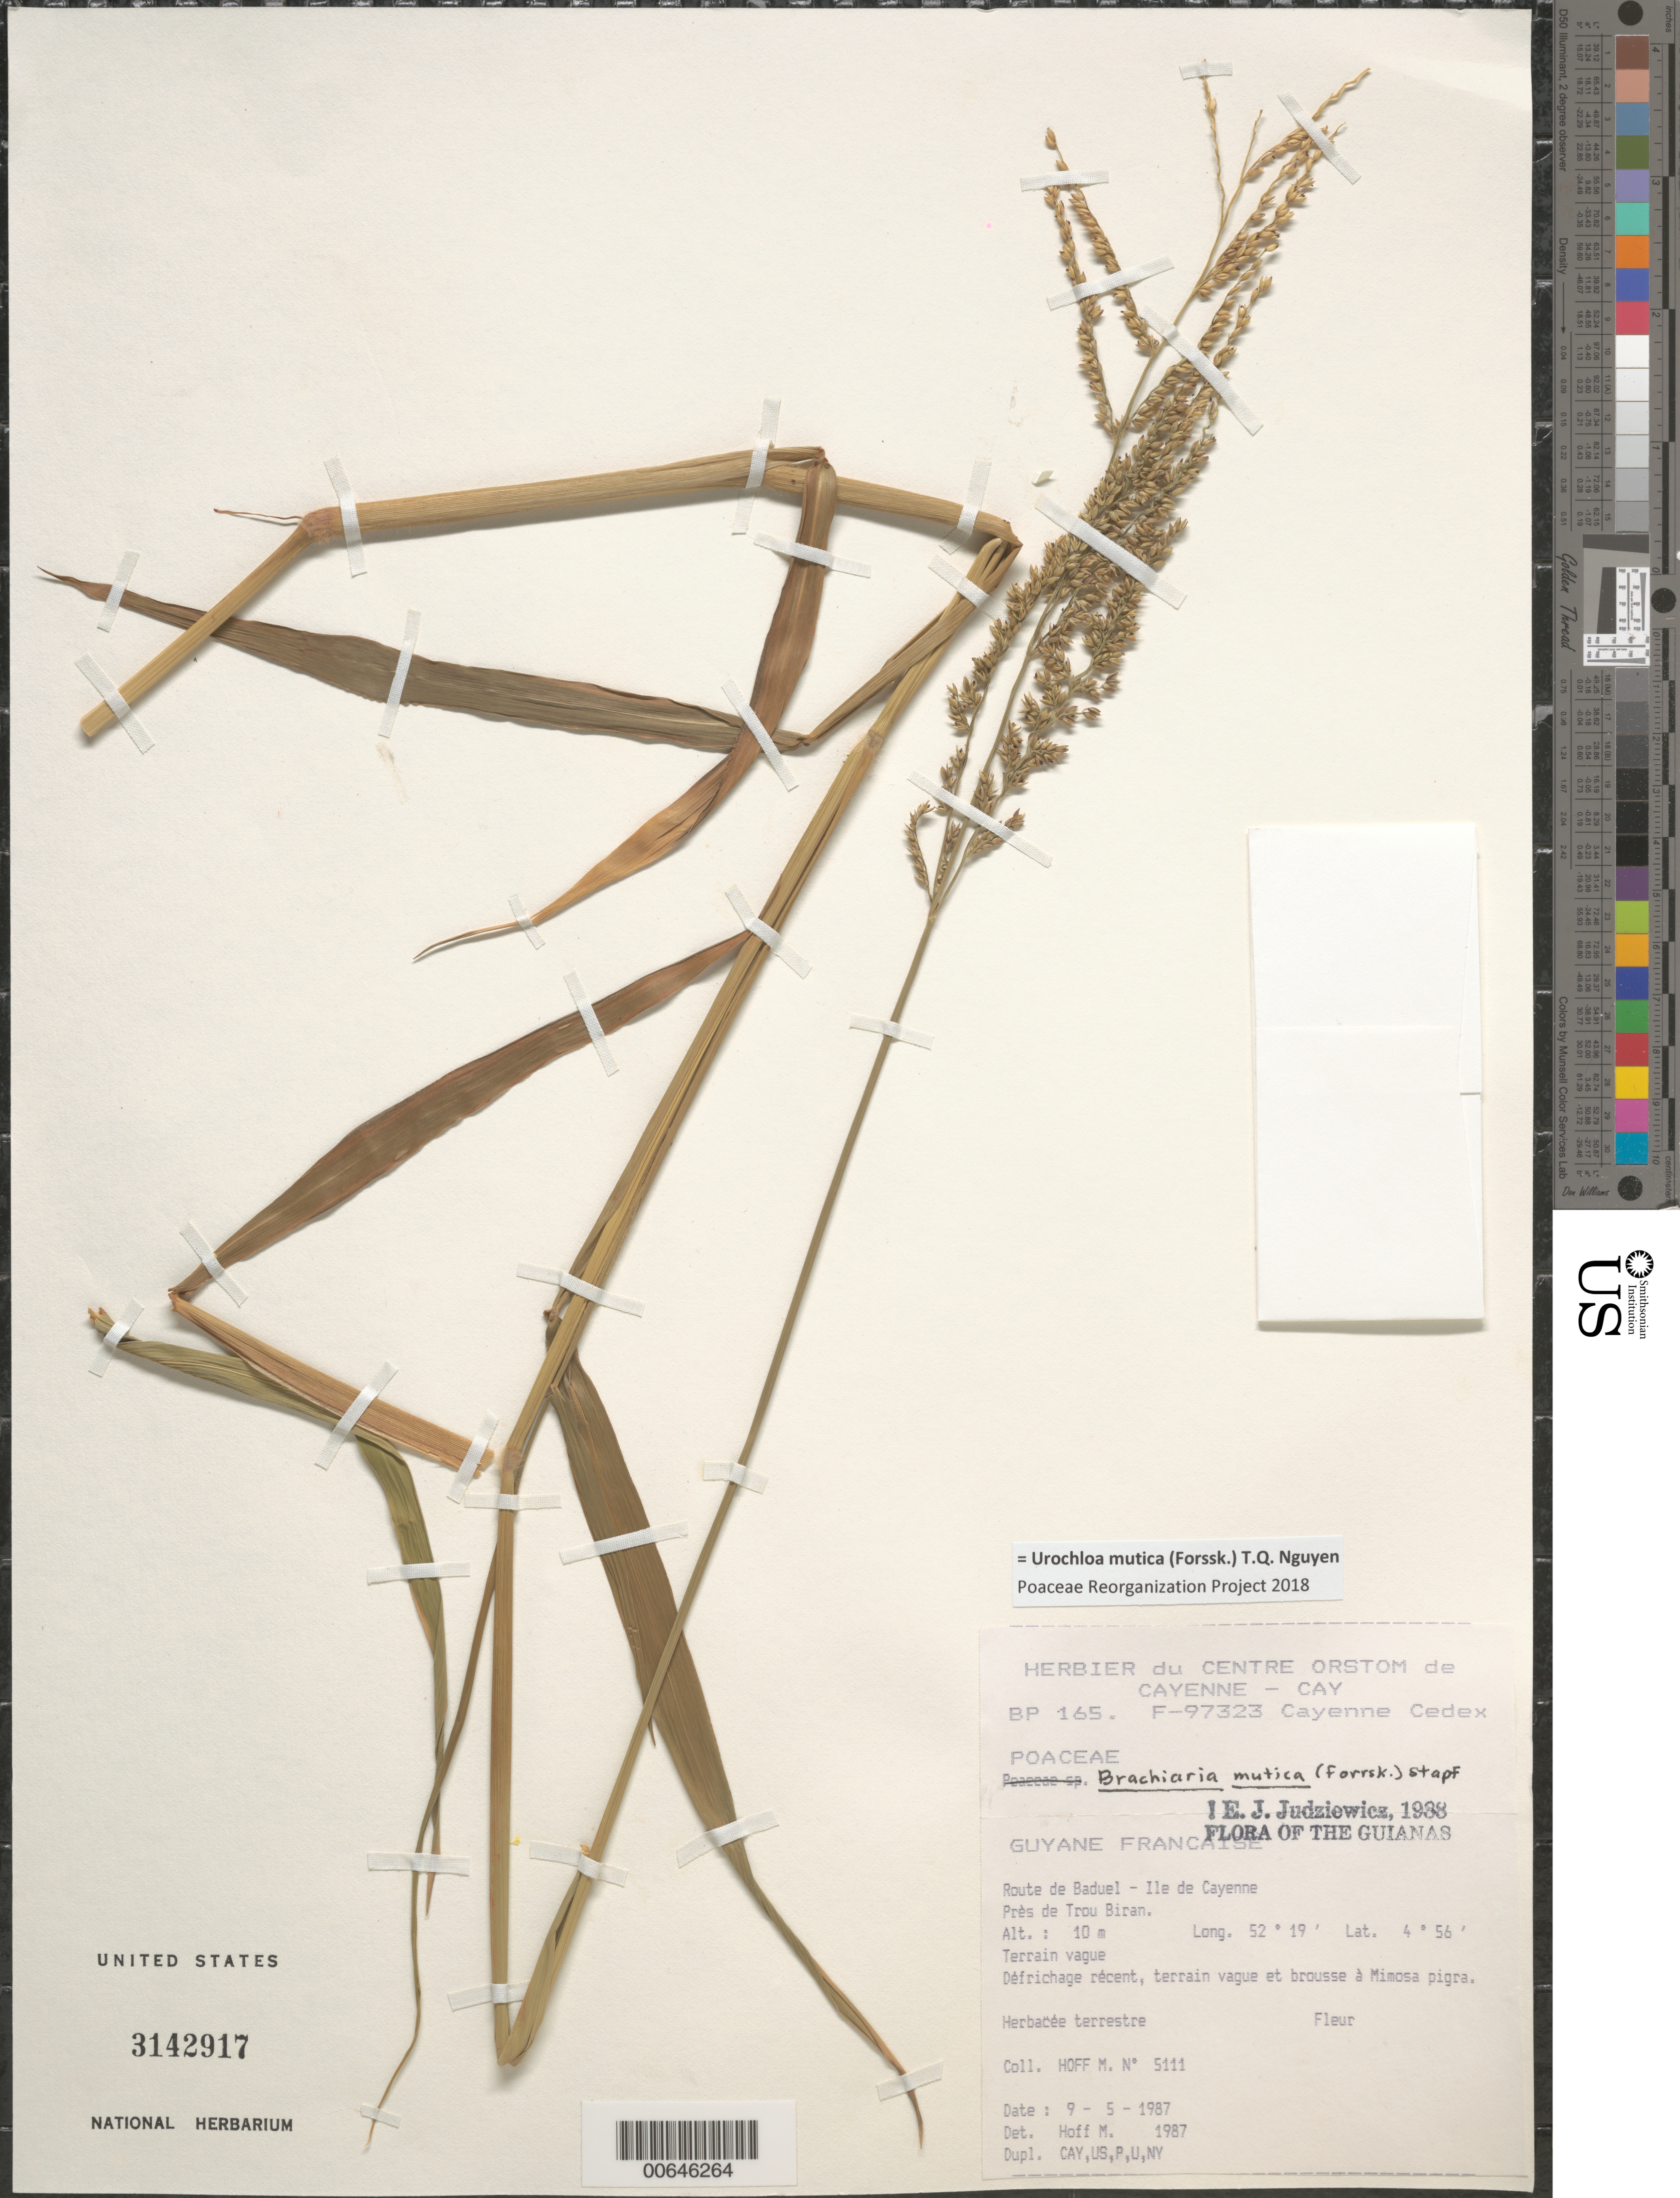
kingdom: Plantae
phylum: Tracheophyta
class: Liliopsida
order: Poales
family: Poaceae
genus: Brachiaria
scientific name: Brachiaria mutica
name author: (Forssk.) Stapf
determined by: Judziewicz, E. J.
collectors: M. Hoff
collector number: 5111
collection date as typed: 9-May-87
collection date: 1987-05-09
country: French Guiana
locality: Route de Baduel, Ile de Cayenne, près de Trou Biran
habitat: Waste land, recent ground work; with Mimosa pigra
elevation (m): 10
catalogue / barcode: US 3142917